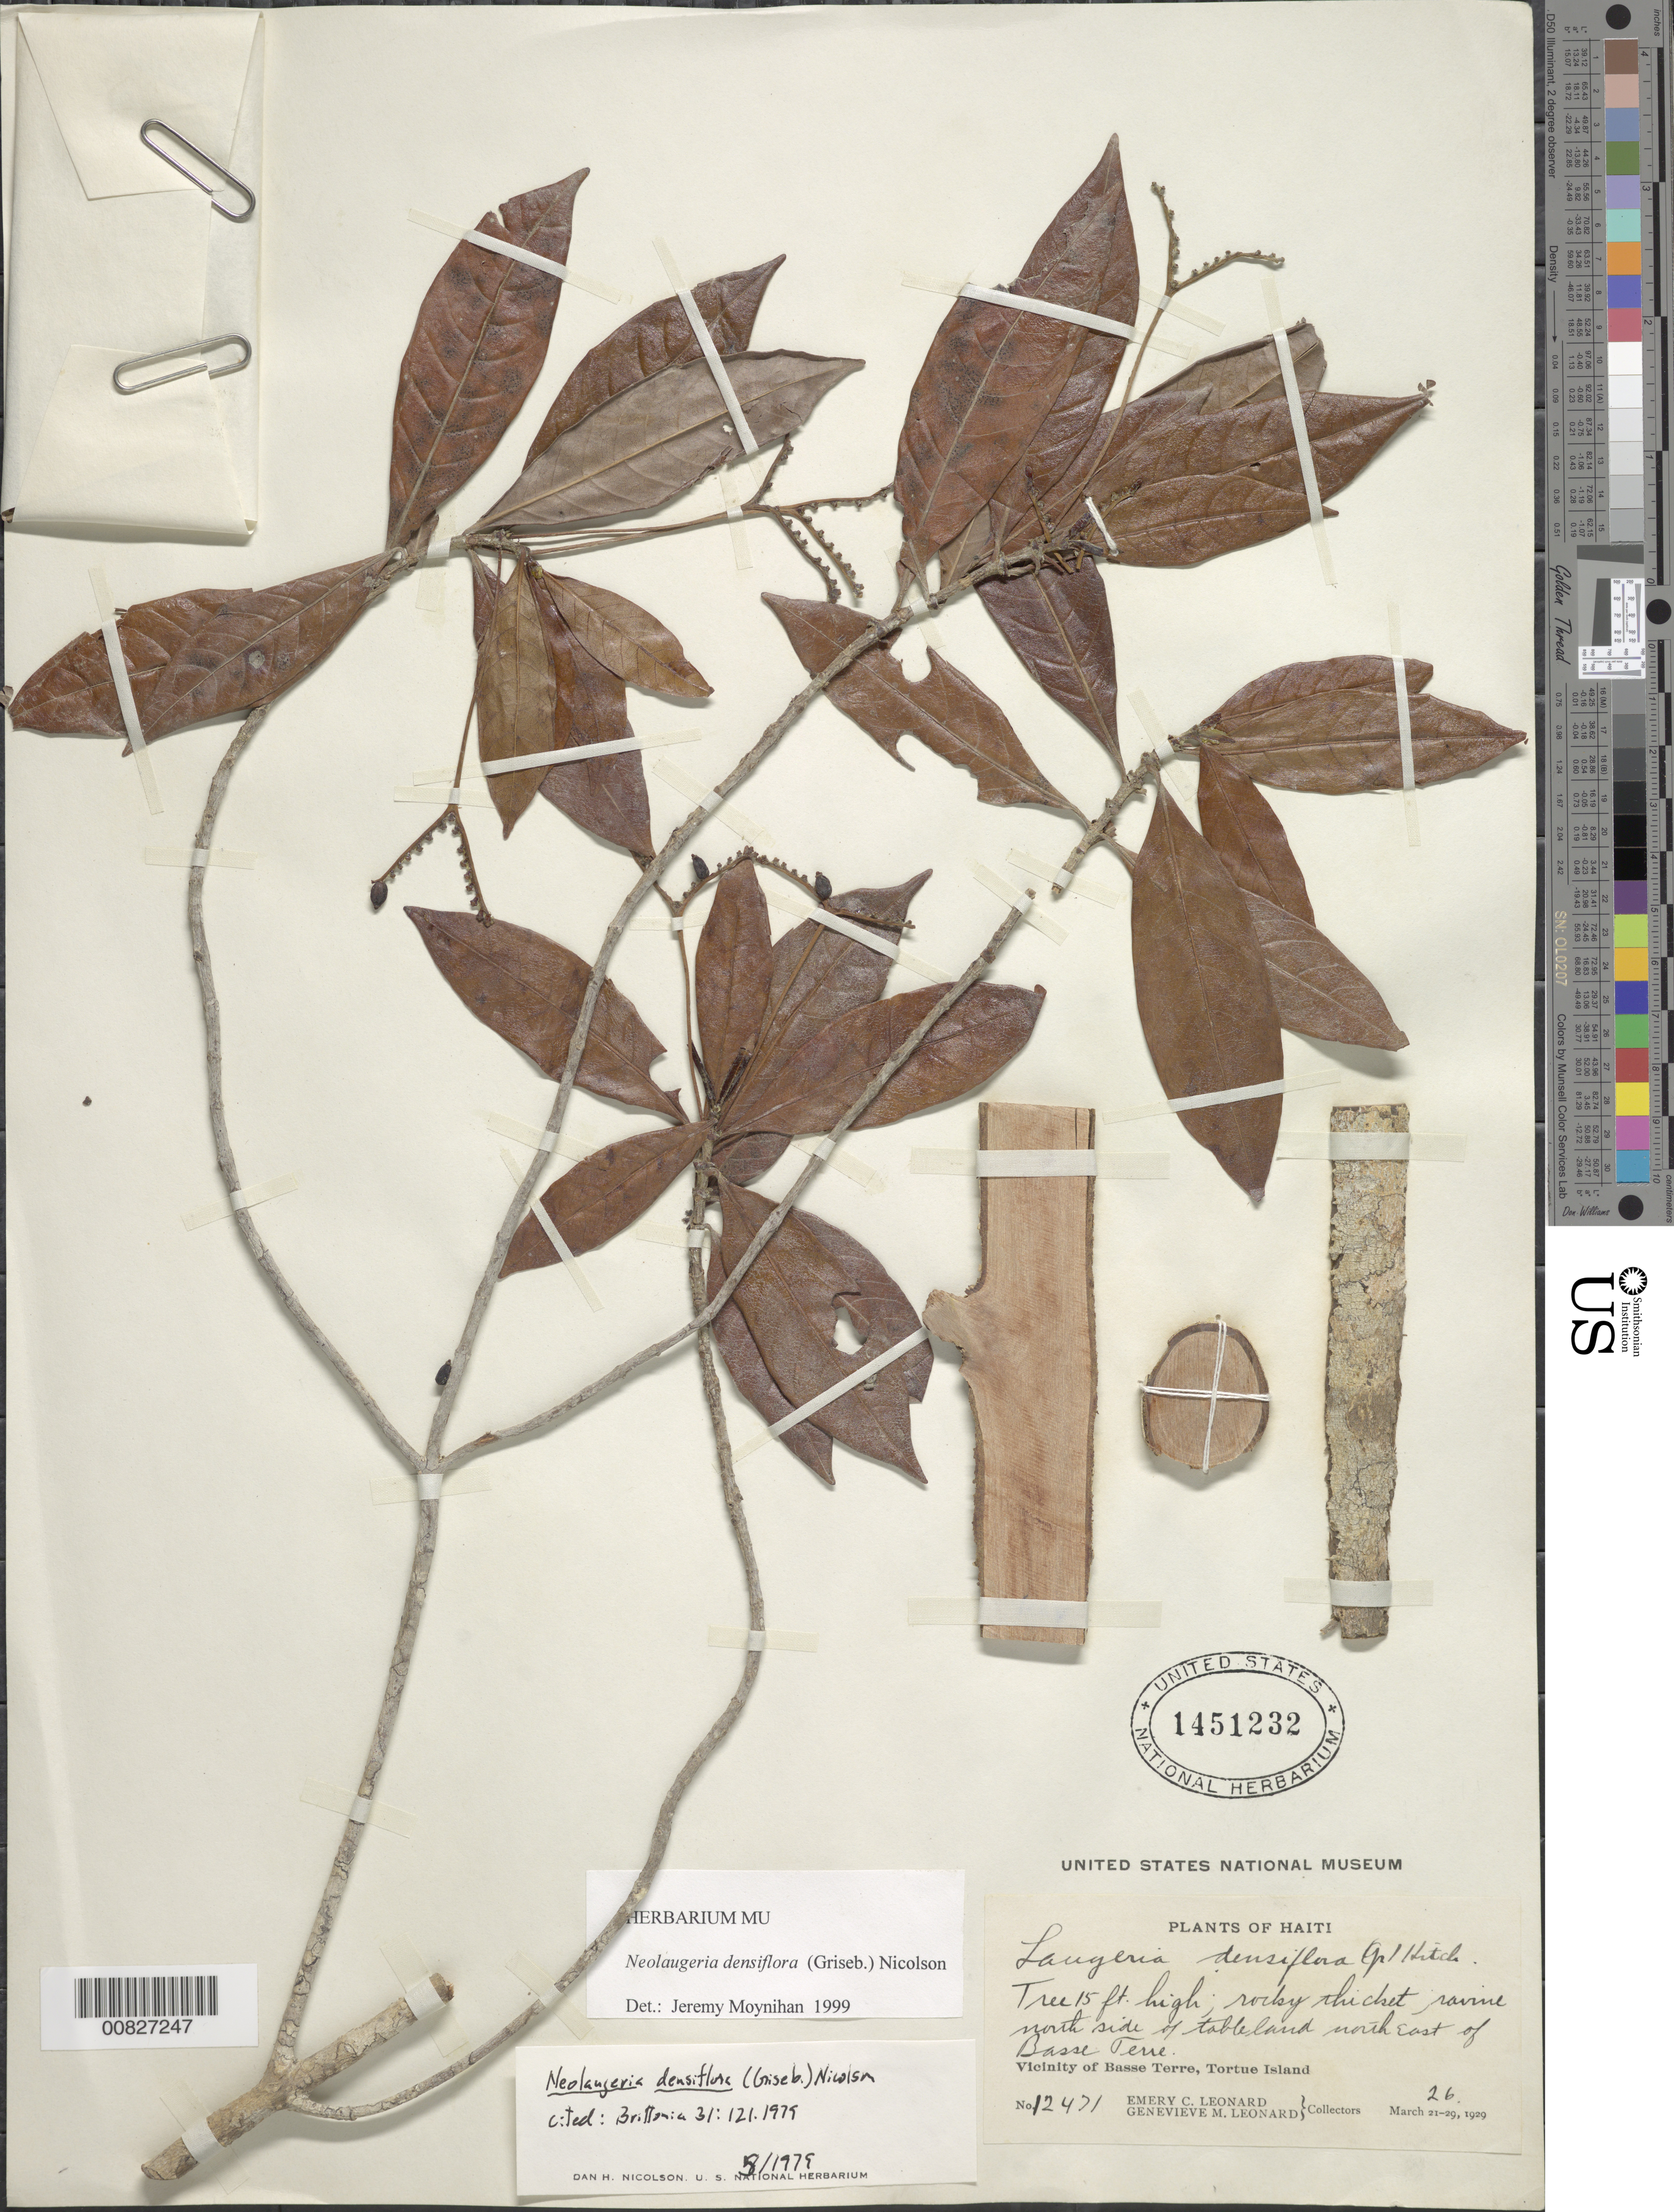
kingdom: Plantae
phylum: Tracheophyta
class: Magnoliopsida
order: Gentianales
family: Rubiaceae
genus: Stenostomum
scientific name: Stenostomum densiflorum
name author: C. Wright ex Griseb.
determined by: Moynihan, J.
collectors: E. C. Leonard & G. M. Leonard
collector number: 12471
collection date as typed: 26 Mar 1929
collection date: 1929-03-26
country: Haiti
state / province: Nord-Ouest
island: Île de la Tortue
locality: Vicinity of Basse Terre, north side of tableland NE of Basse Terre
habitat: Rocky thicket in ravine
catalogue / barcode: US 1451232